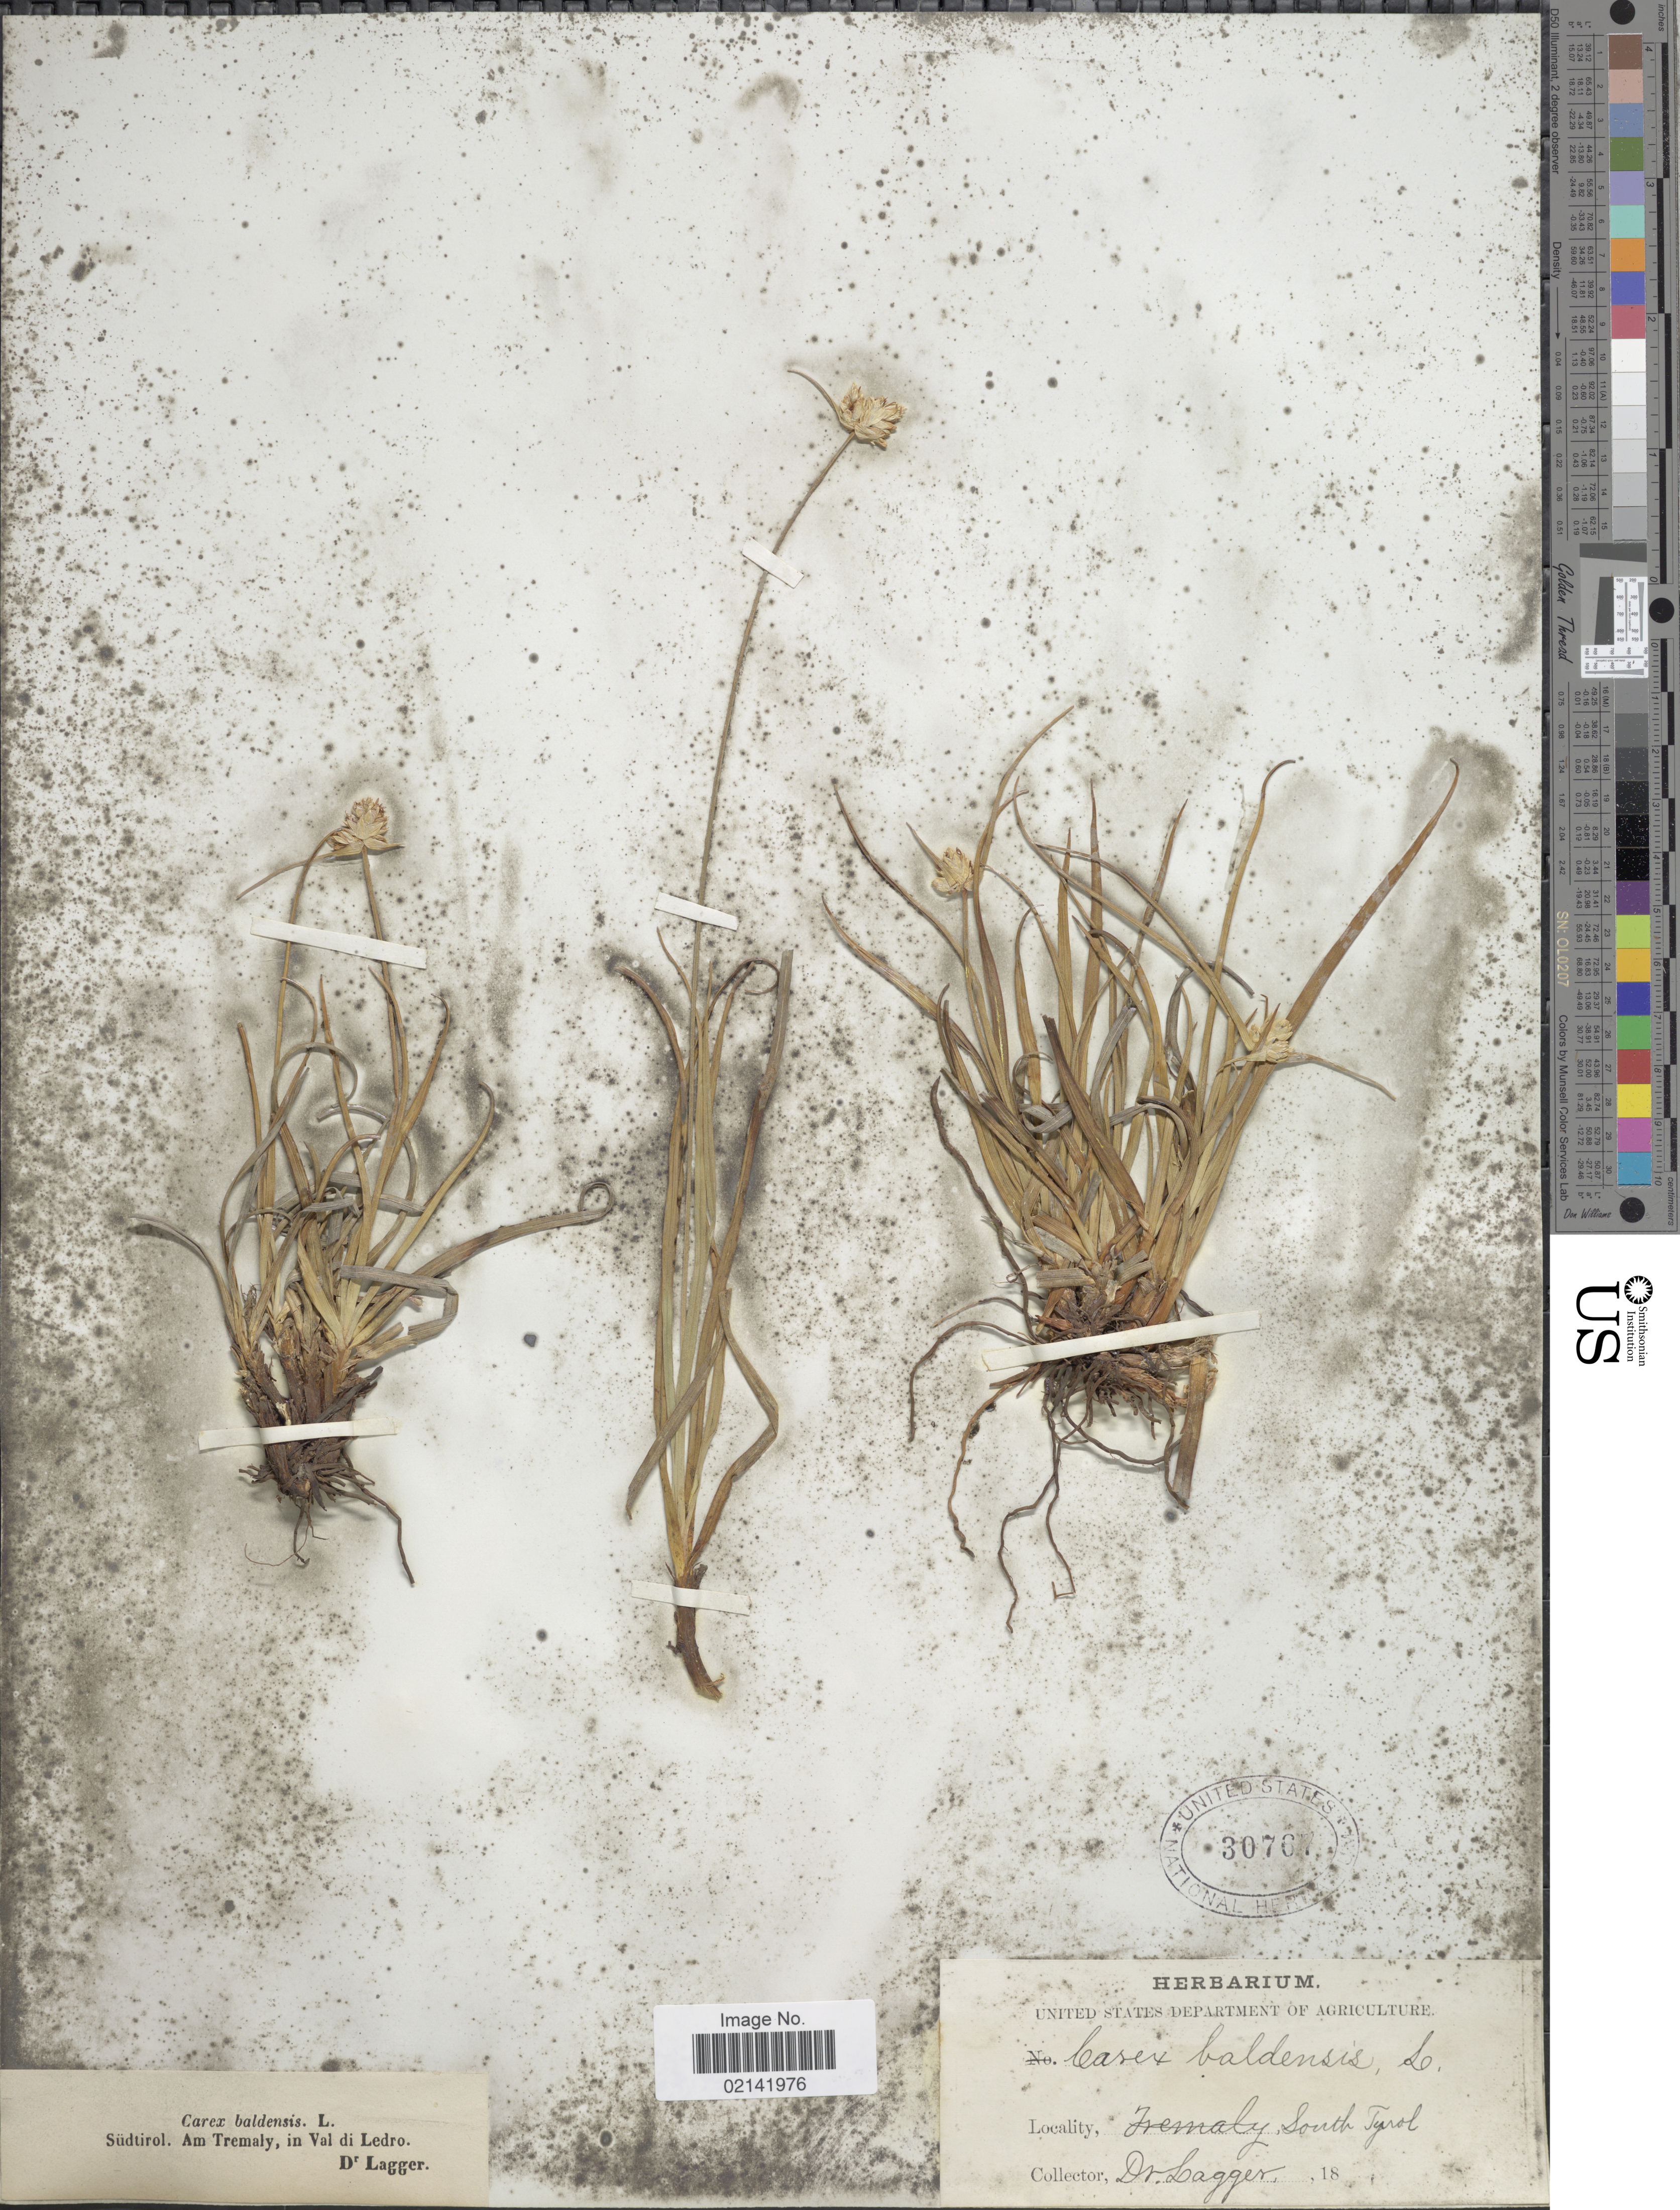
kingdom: Plantae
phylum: Tracheophyta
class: Liliopsida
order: Poales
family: Cyperaceae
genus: Carex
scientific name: Carex baldensis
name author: L.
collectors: F. J. Lagger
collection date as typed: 18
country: Austria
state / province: Tirol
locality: Sudtirol. Am Tremaly, in Val di Ledro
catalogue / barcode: US 30767